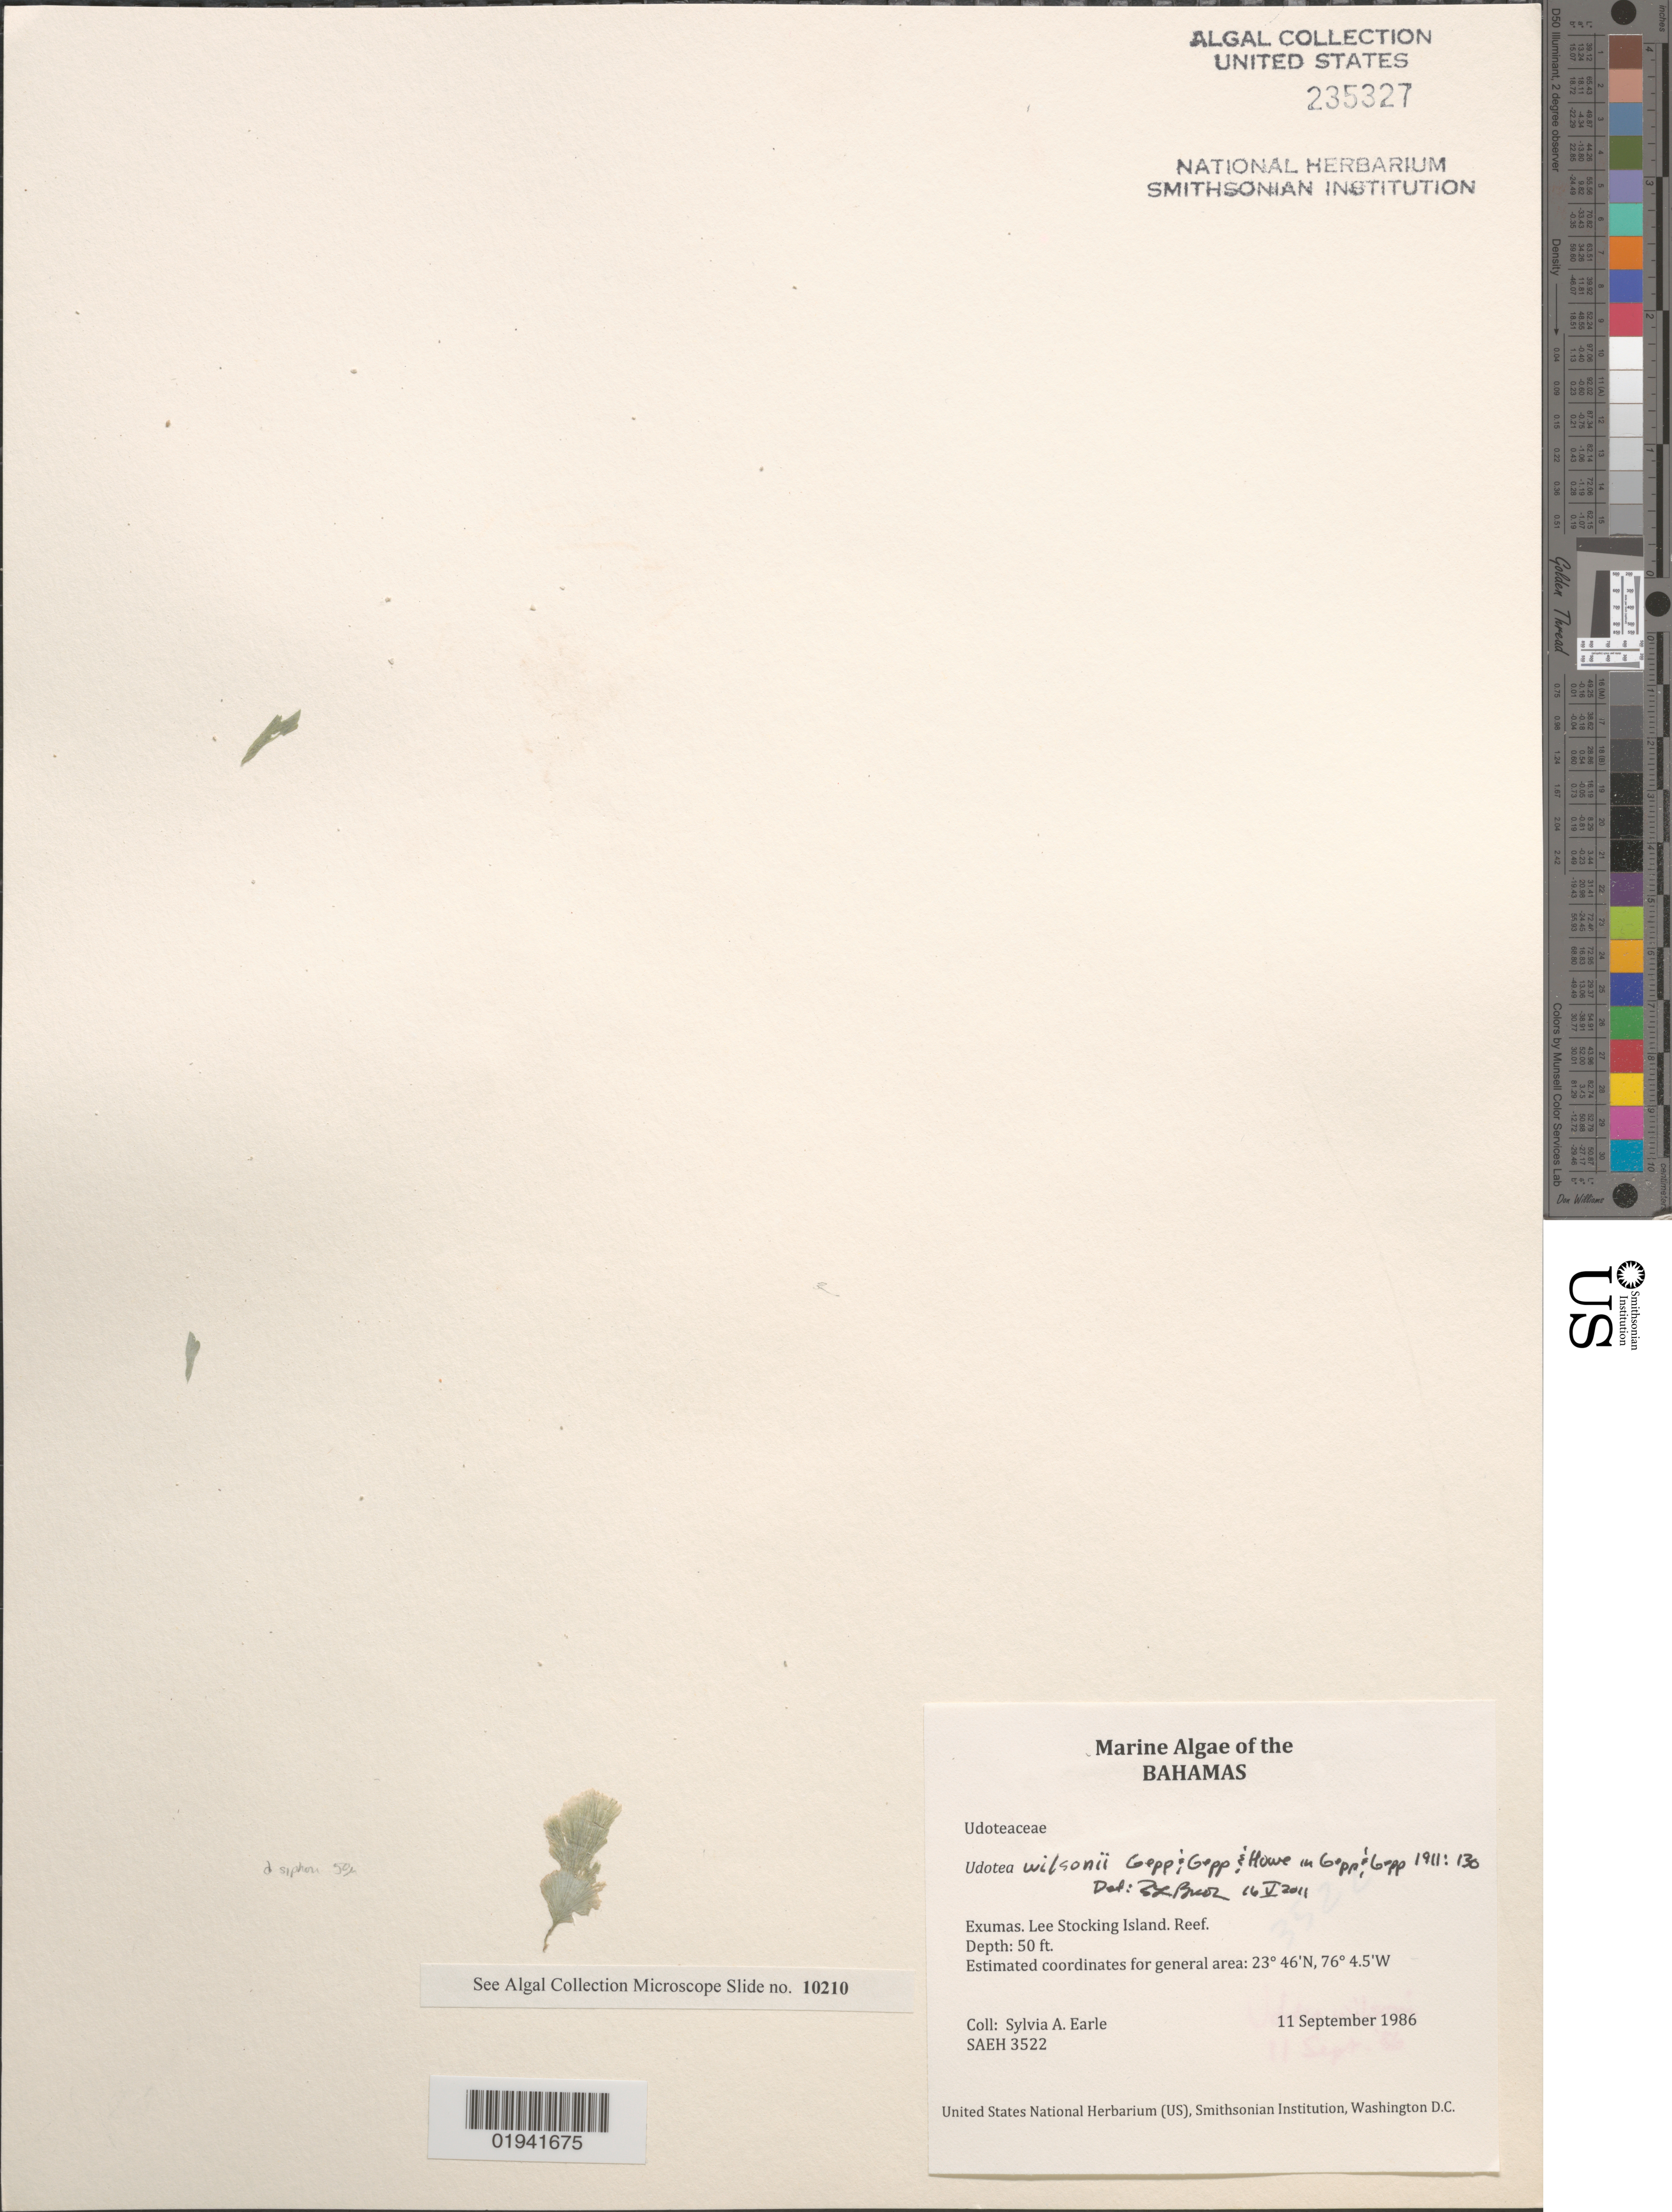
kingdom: Plantae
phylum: Chlorophyta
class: Ulvophyceae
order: Bryopsidales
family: Udoteaceae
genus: Udotea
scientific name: Udotea wilsonii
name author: A. Gepp et al. in A. Gepp & E. Gepp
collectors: S. A. Earle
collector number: SAEH3522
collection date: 1986-09-11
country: Bahamas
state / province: Exuma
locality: Exumas. Lee Stocking Island. Reef.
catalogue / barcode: US 235327